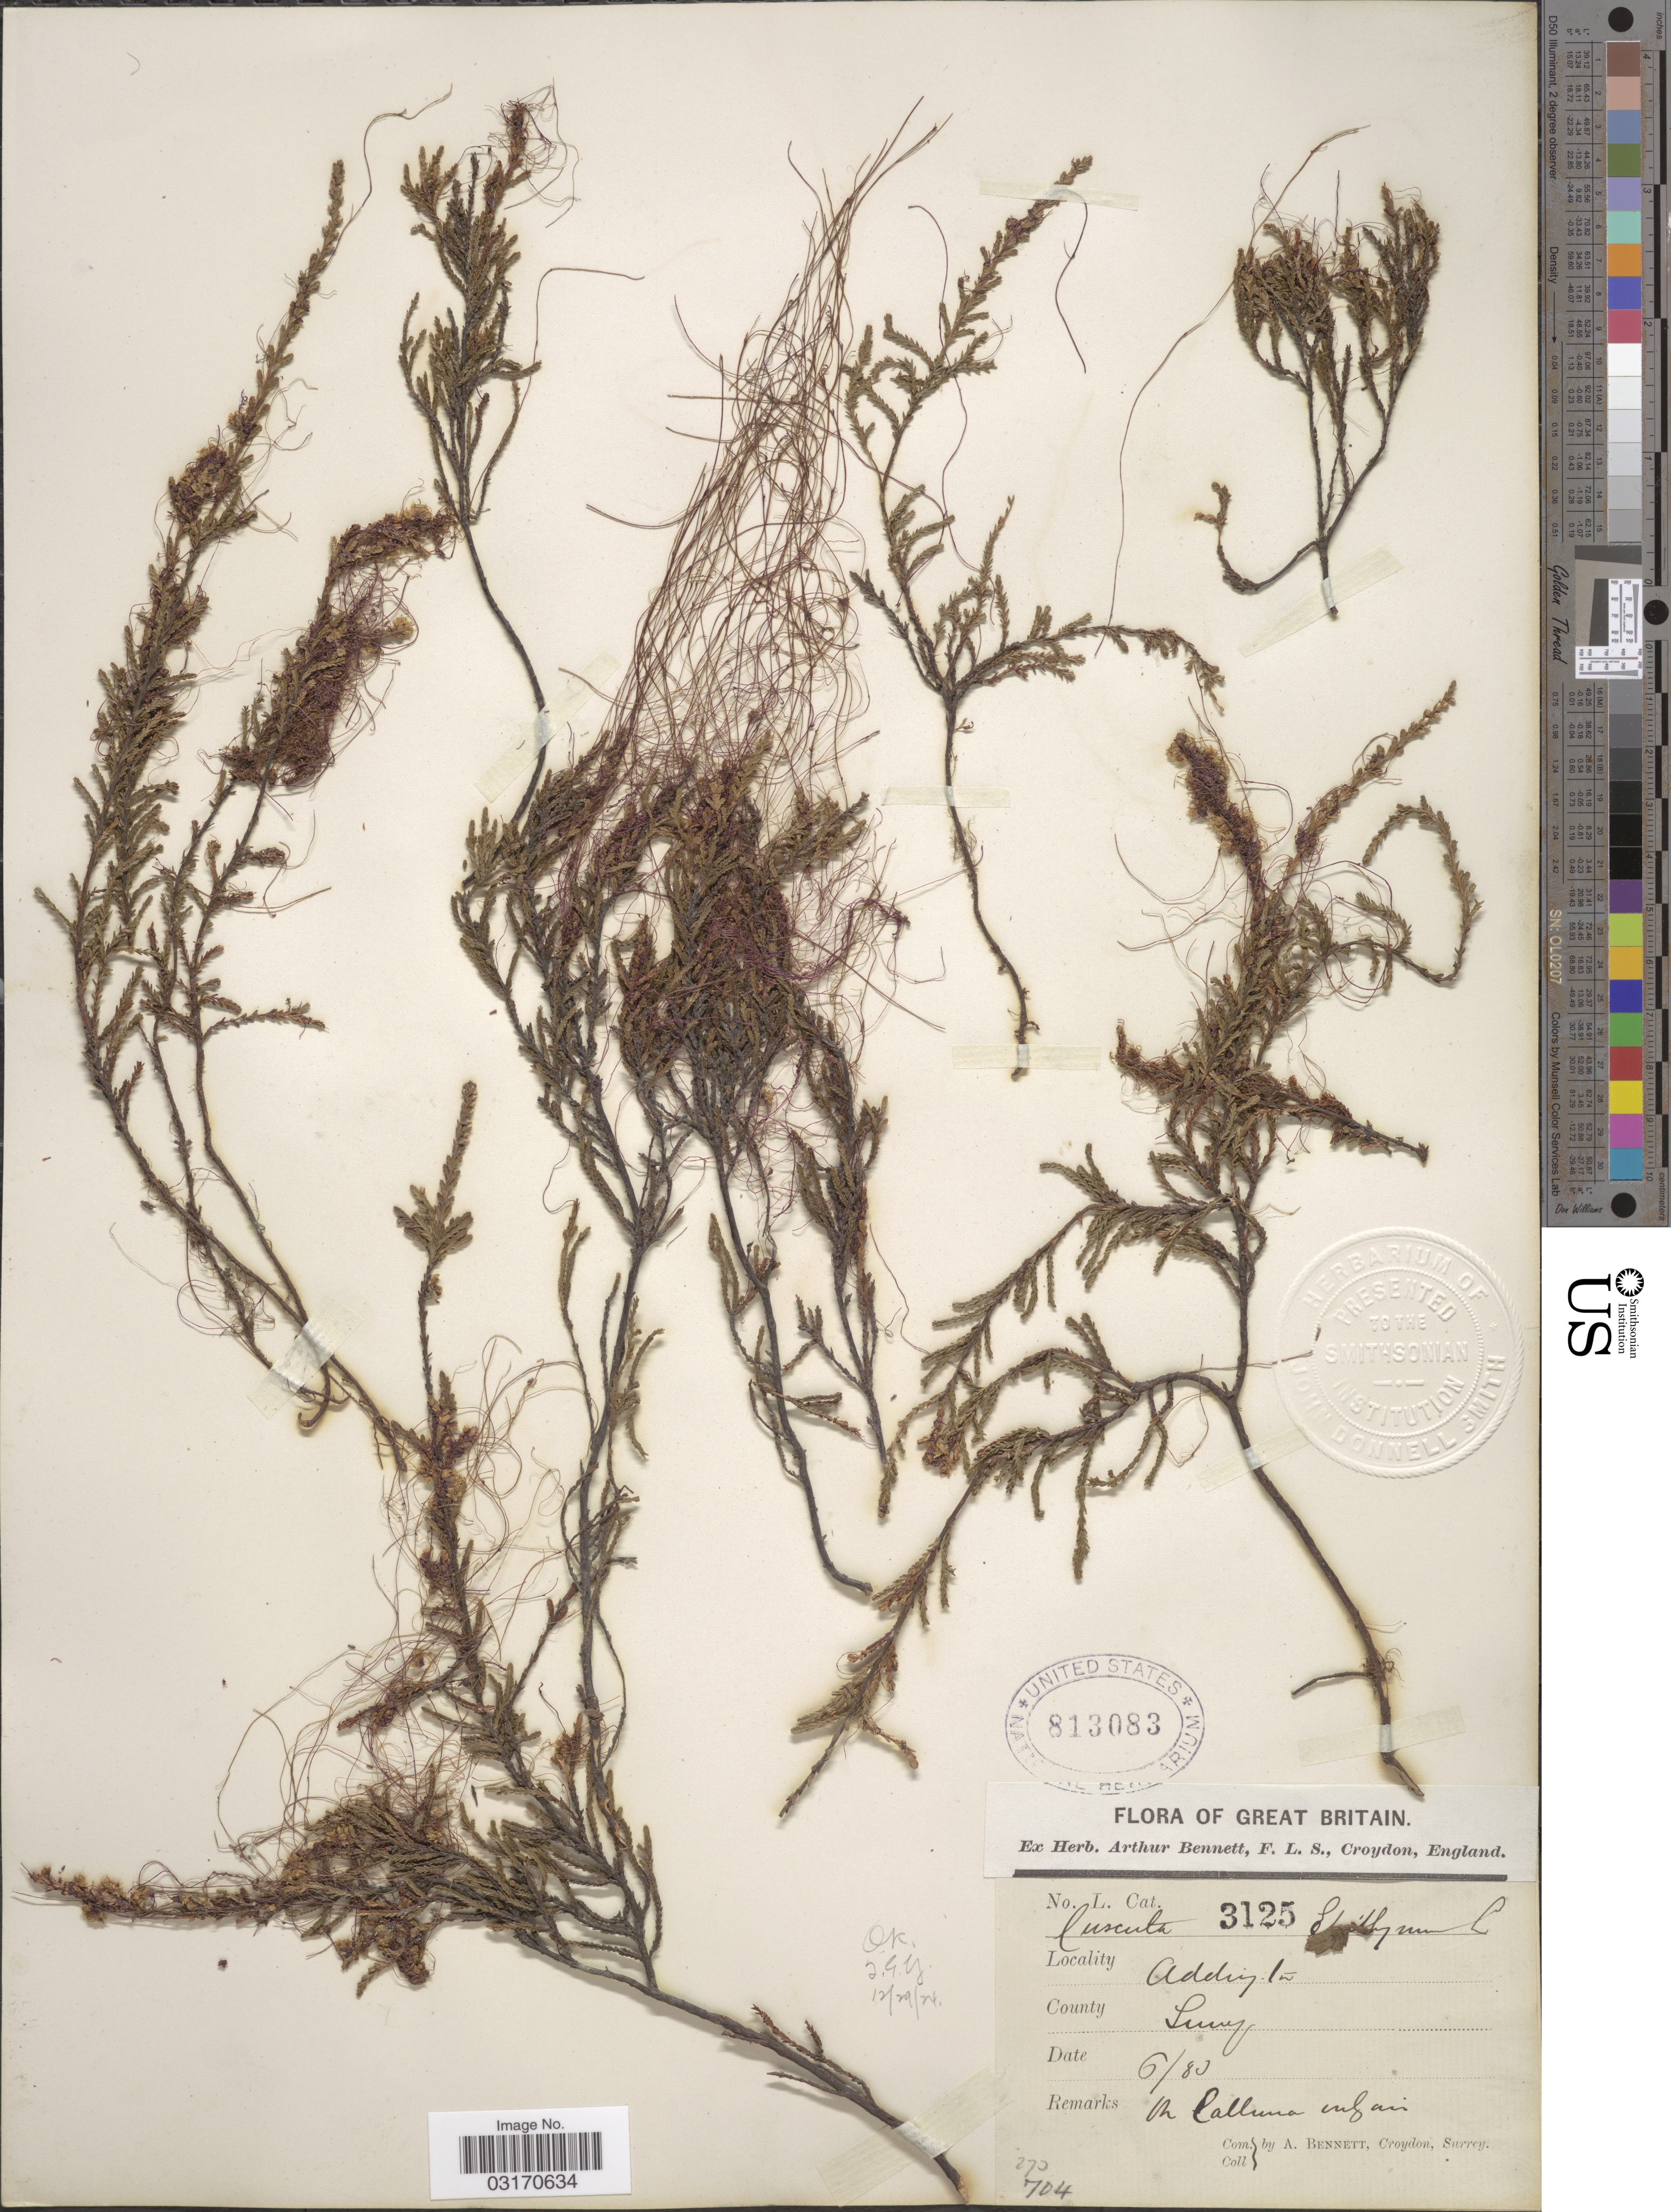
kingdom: Plantae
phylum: Tracheophyta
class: Magnoliopsida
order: Solanales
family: Convolvulaceae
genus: Cuscuta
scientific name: Cuscuta epithymum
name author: Murray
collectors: A. Bennett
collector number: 3125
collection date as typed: Transcribed d/m/y: /6/83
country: United Kingdom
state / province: England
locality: Great Britain. Addigtn. County Surrey.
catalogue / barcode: US 813083